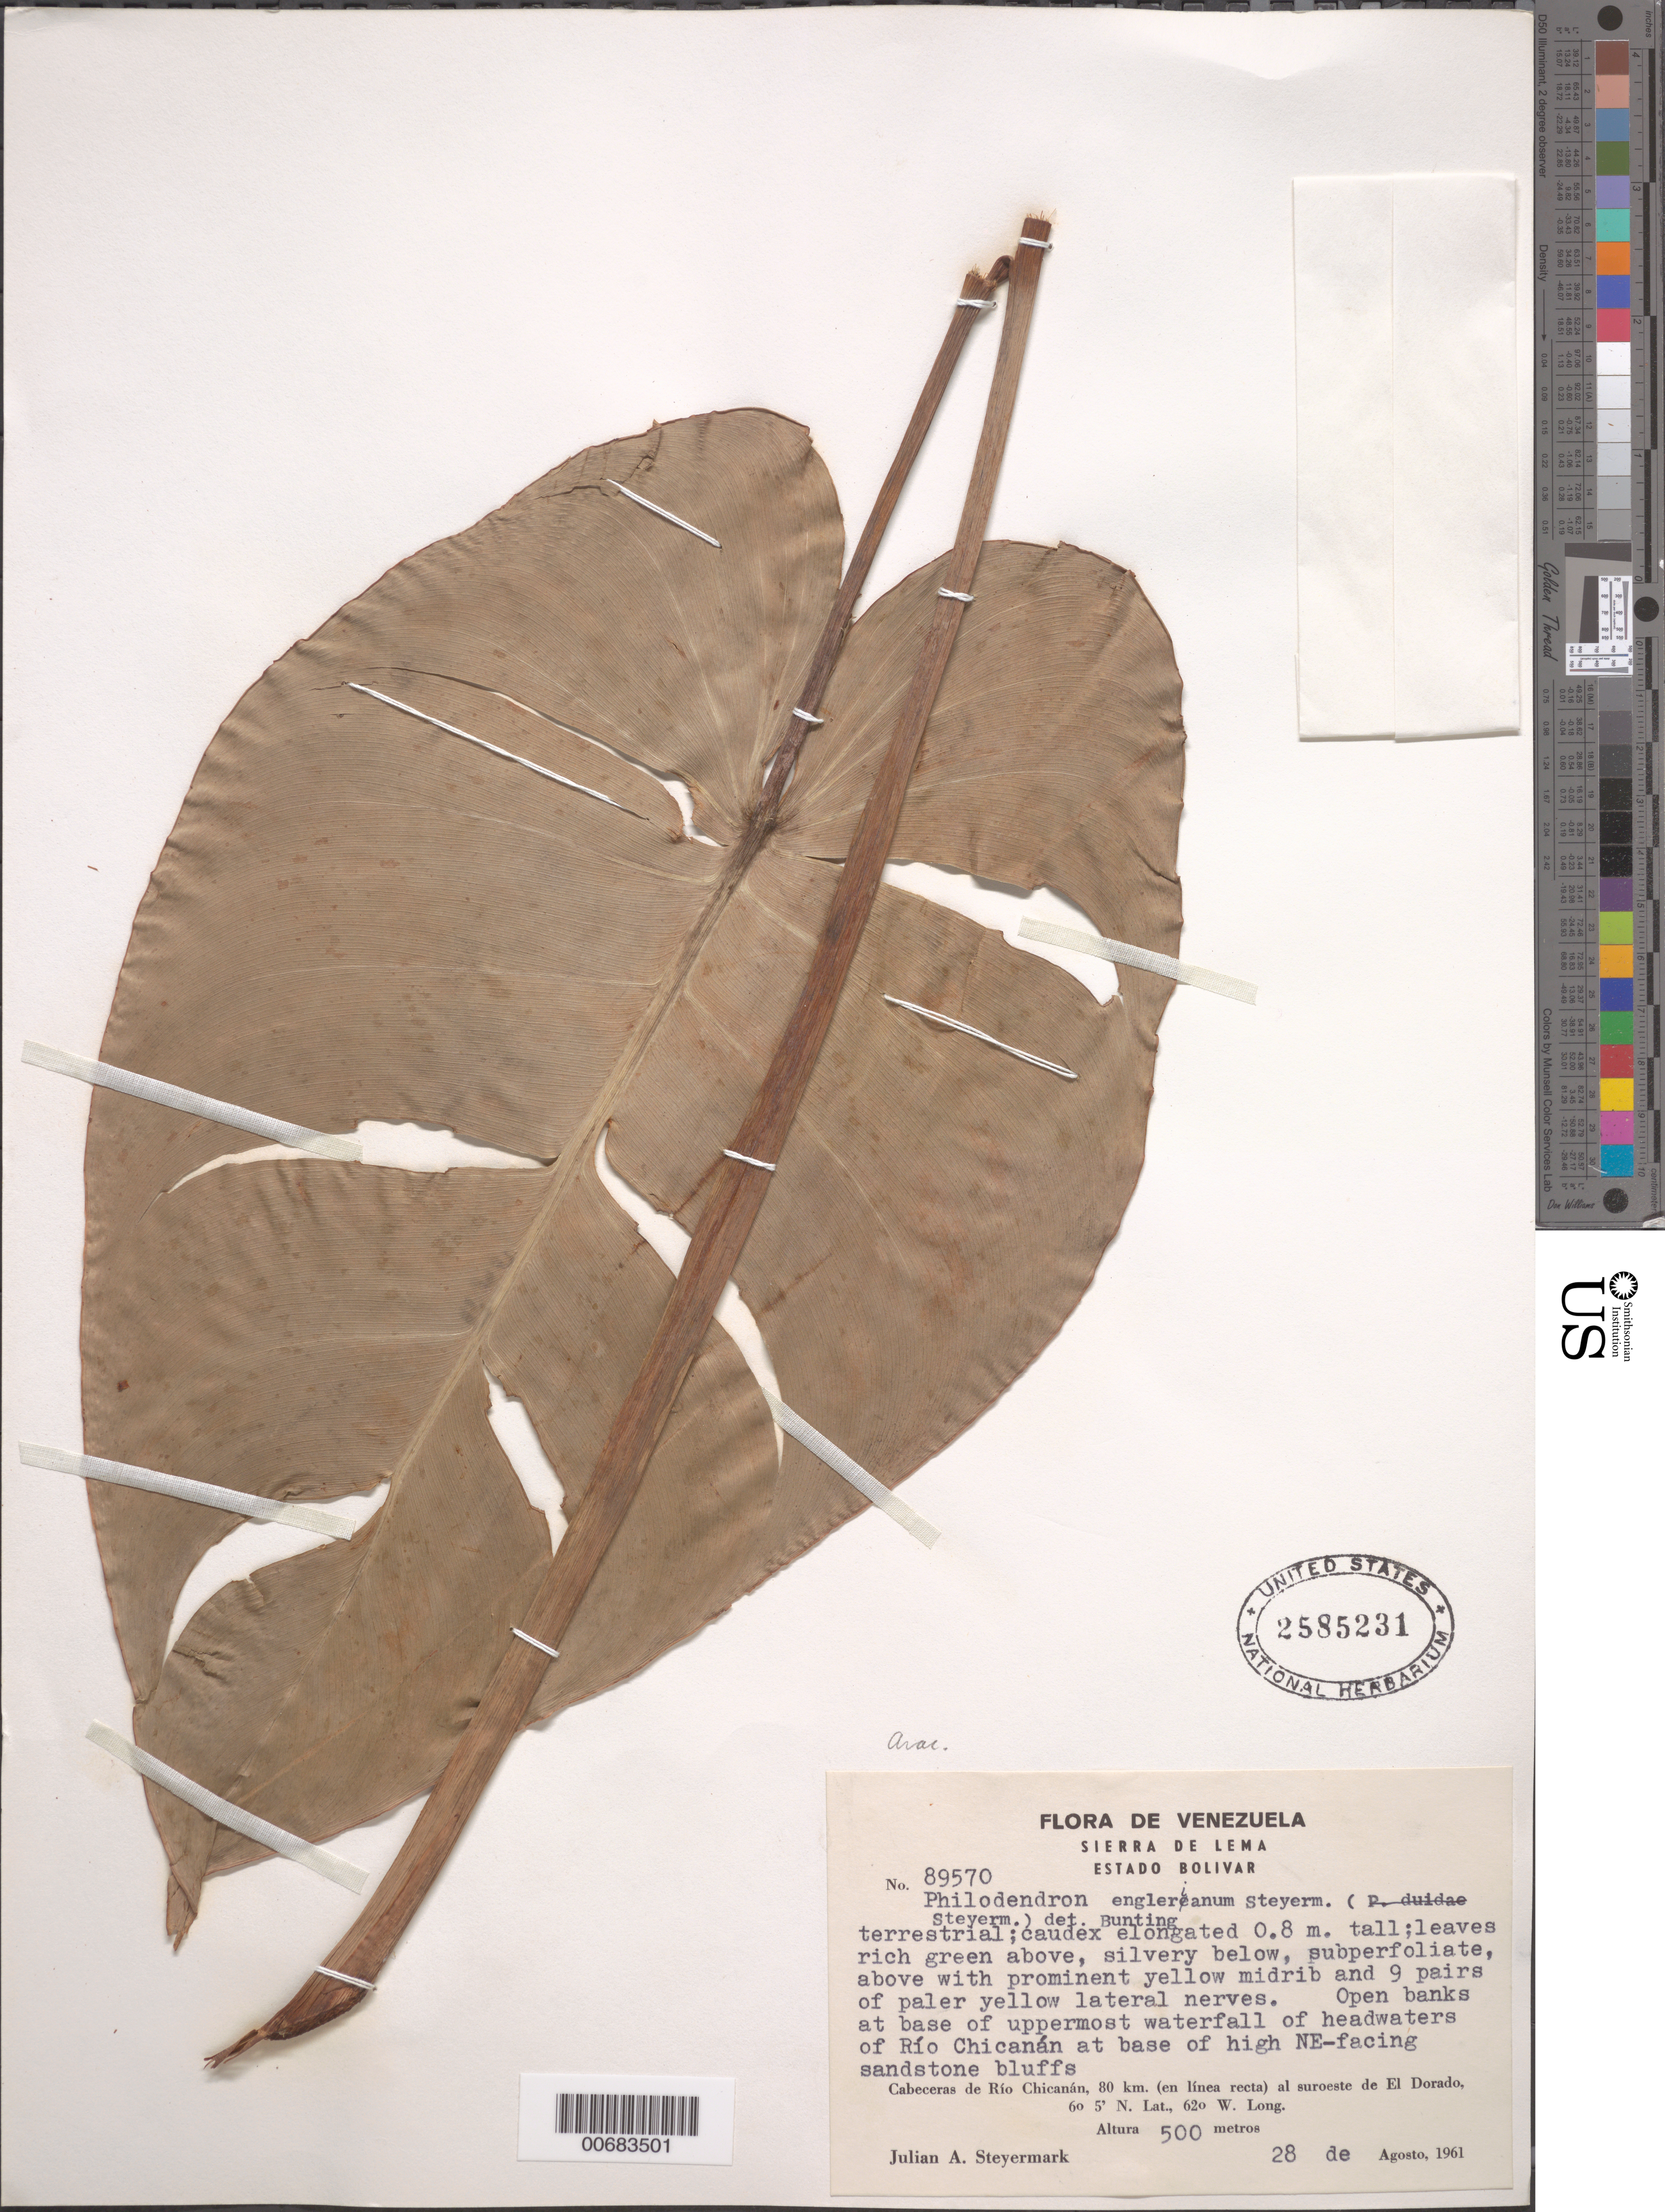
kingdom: Plantae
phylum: Tracheophyta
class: Liliopsida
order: Alismatales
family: Araceae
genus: Philodendron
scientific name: Philodendron englerianum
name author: Steyerm.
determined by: Bunting, G. S.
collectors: J. Steyermark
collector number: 89570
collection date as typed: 28-Aug-61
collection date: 1961-08-28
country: Venezuela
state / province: Bolívar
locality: Sierra de Lema, Cabeceras de Río Chicanán, 80 km in straight line to SW of El Dorado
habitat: Open banks at base of uppermost waterfall of headwaters of Rio Chicanan at base of high NE-facing sandstone bluffs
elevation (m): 500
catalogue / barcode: US 2585231